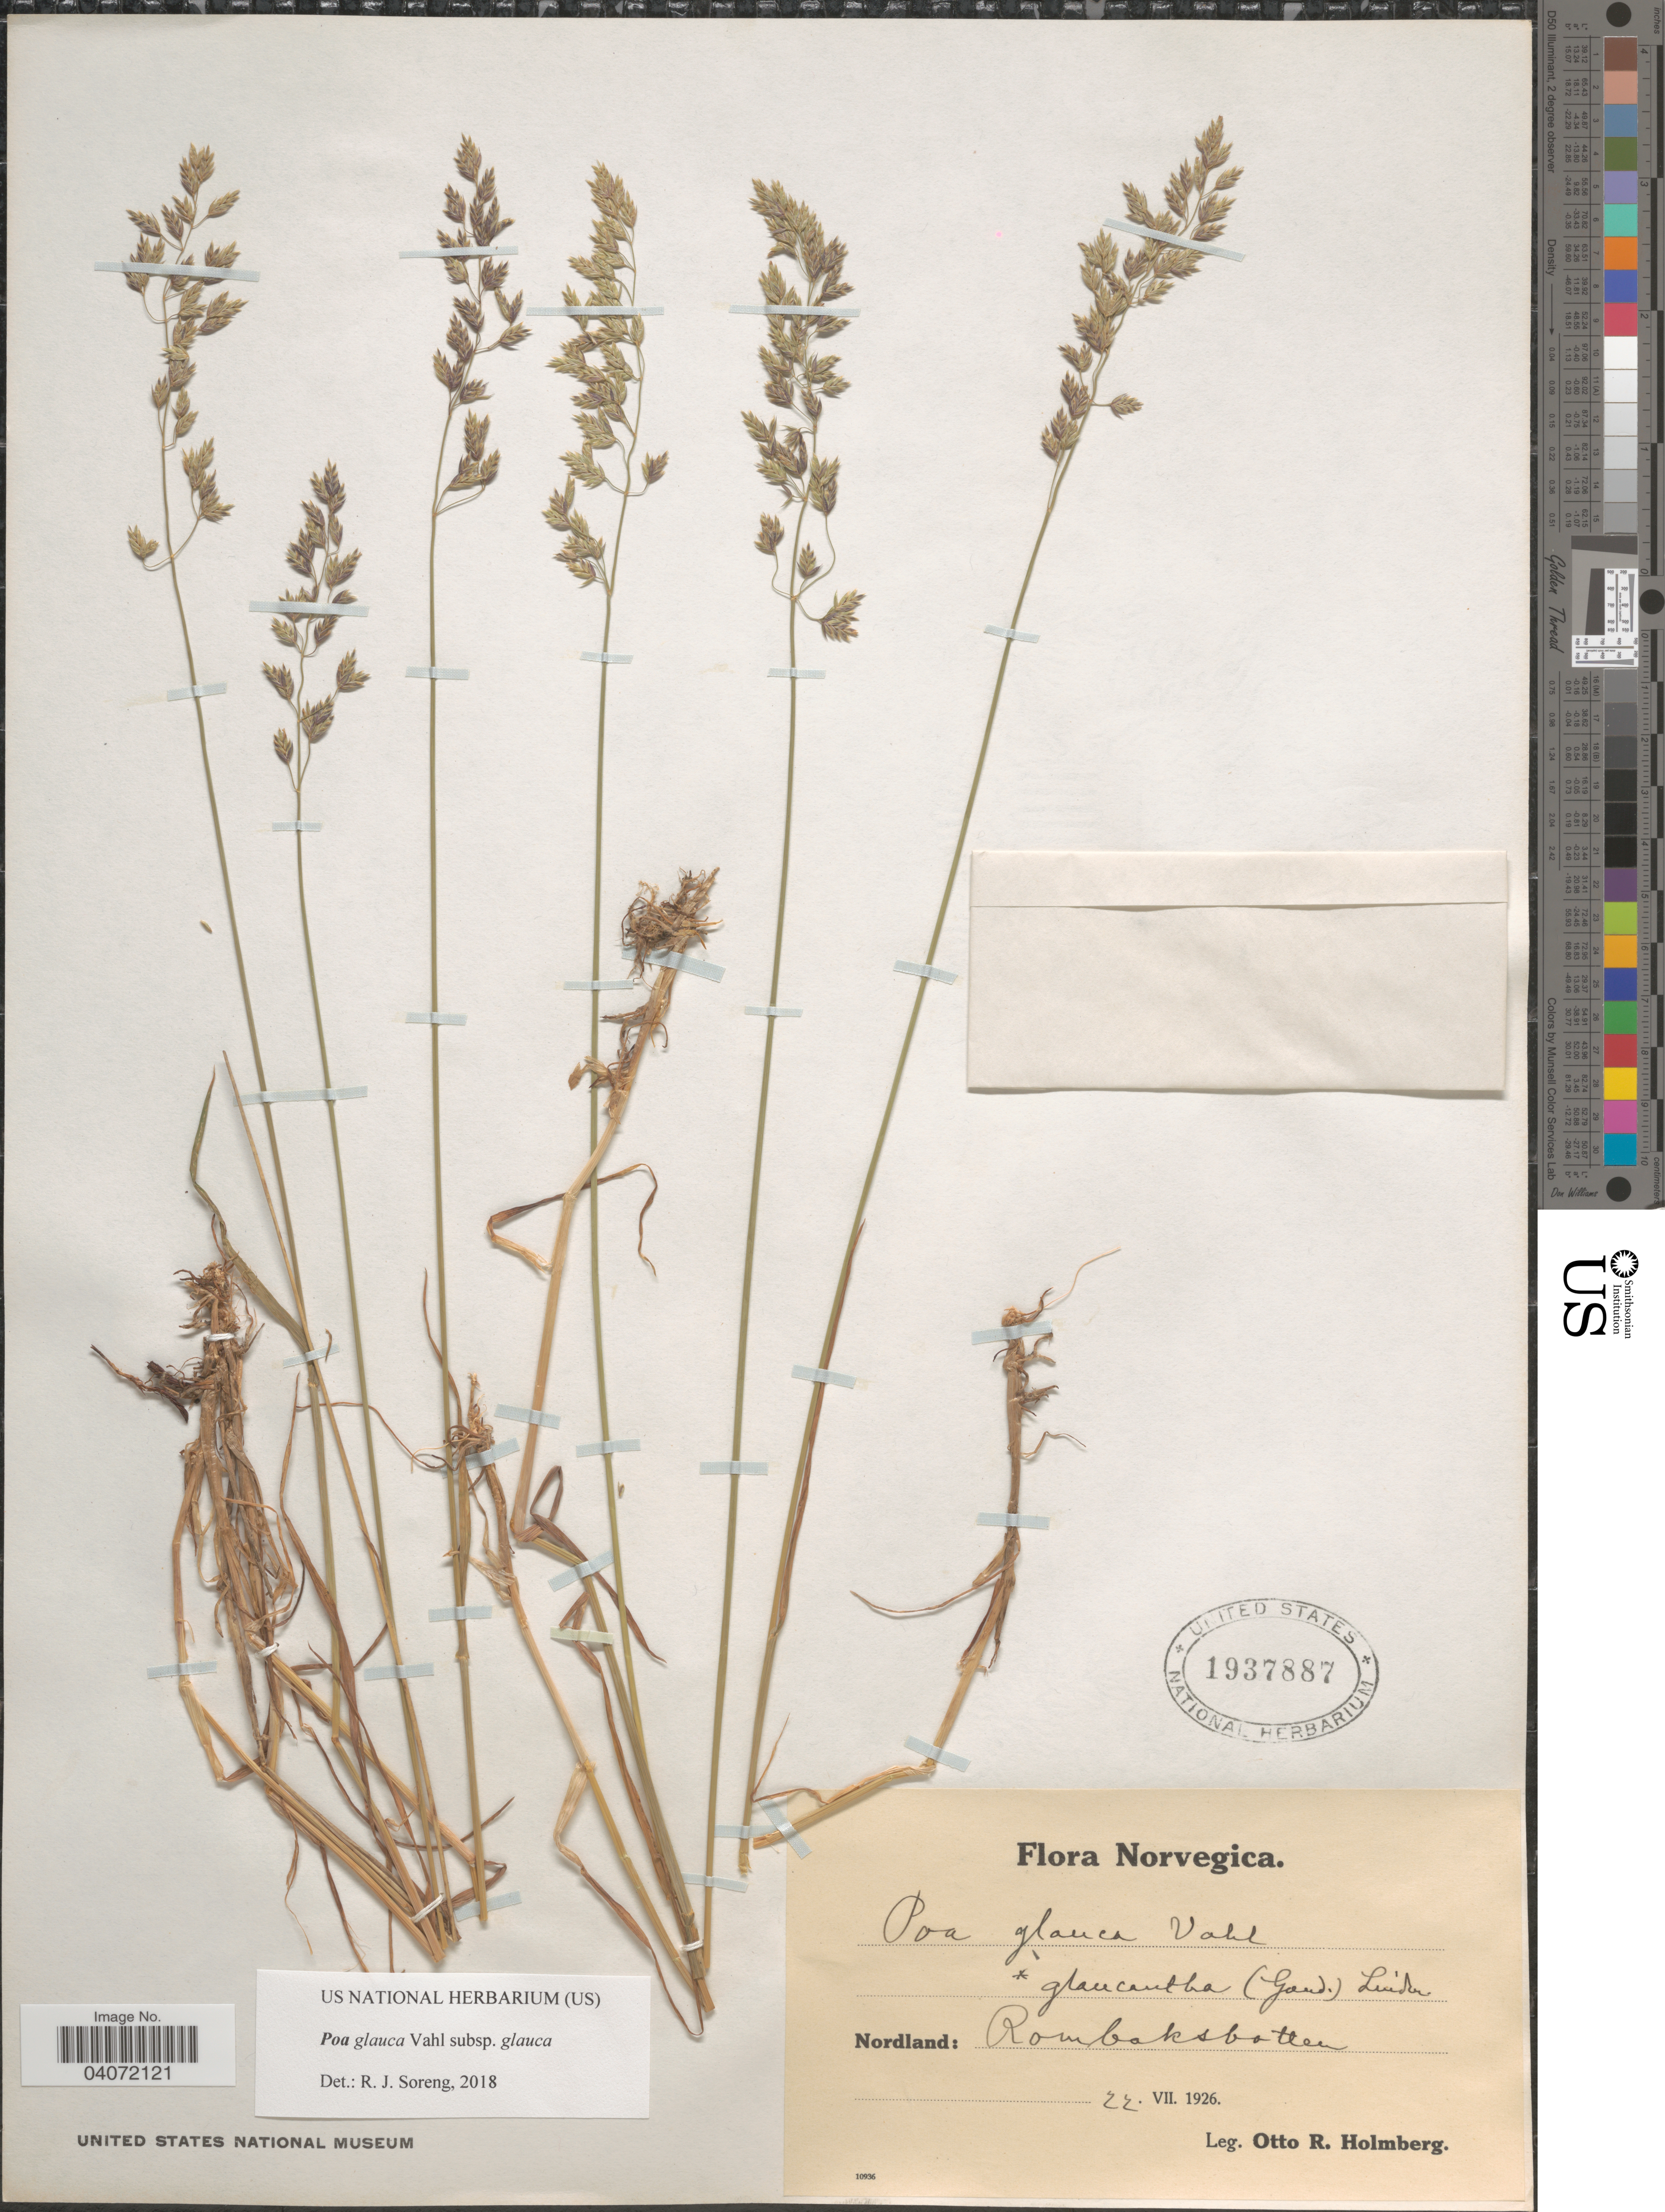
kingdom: Plantae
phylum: Tracheophyta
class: Liliopsida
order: Poales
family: Poaceae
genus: Poa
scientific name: Poa glauca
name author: Vahl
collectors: O. Holmberg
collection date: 1926-07-22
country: Norway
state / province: Nordland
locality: Norvegica. Rombaksbotten.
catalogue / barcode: US 1937887